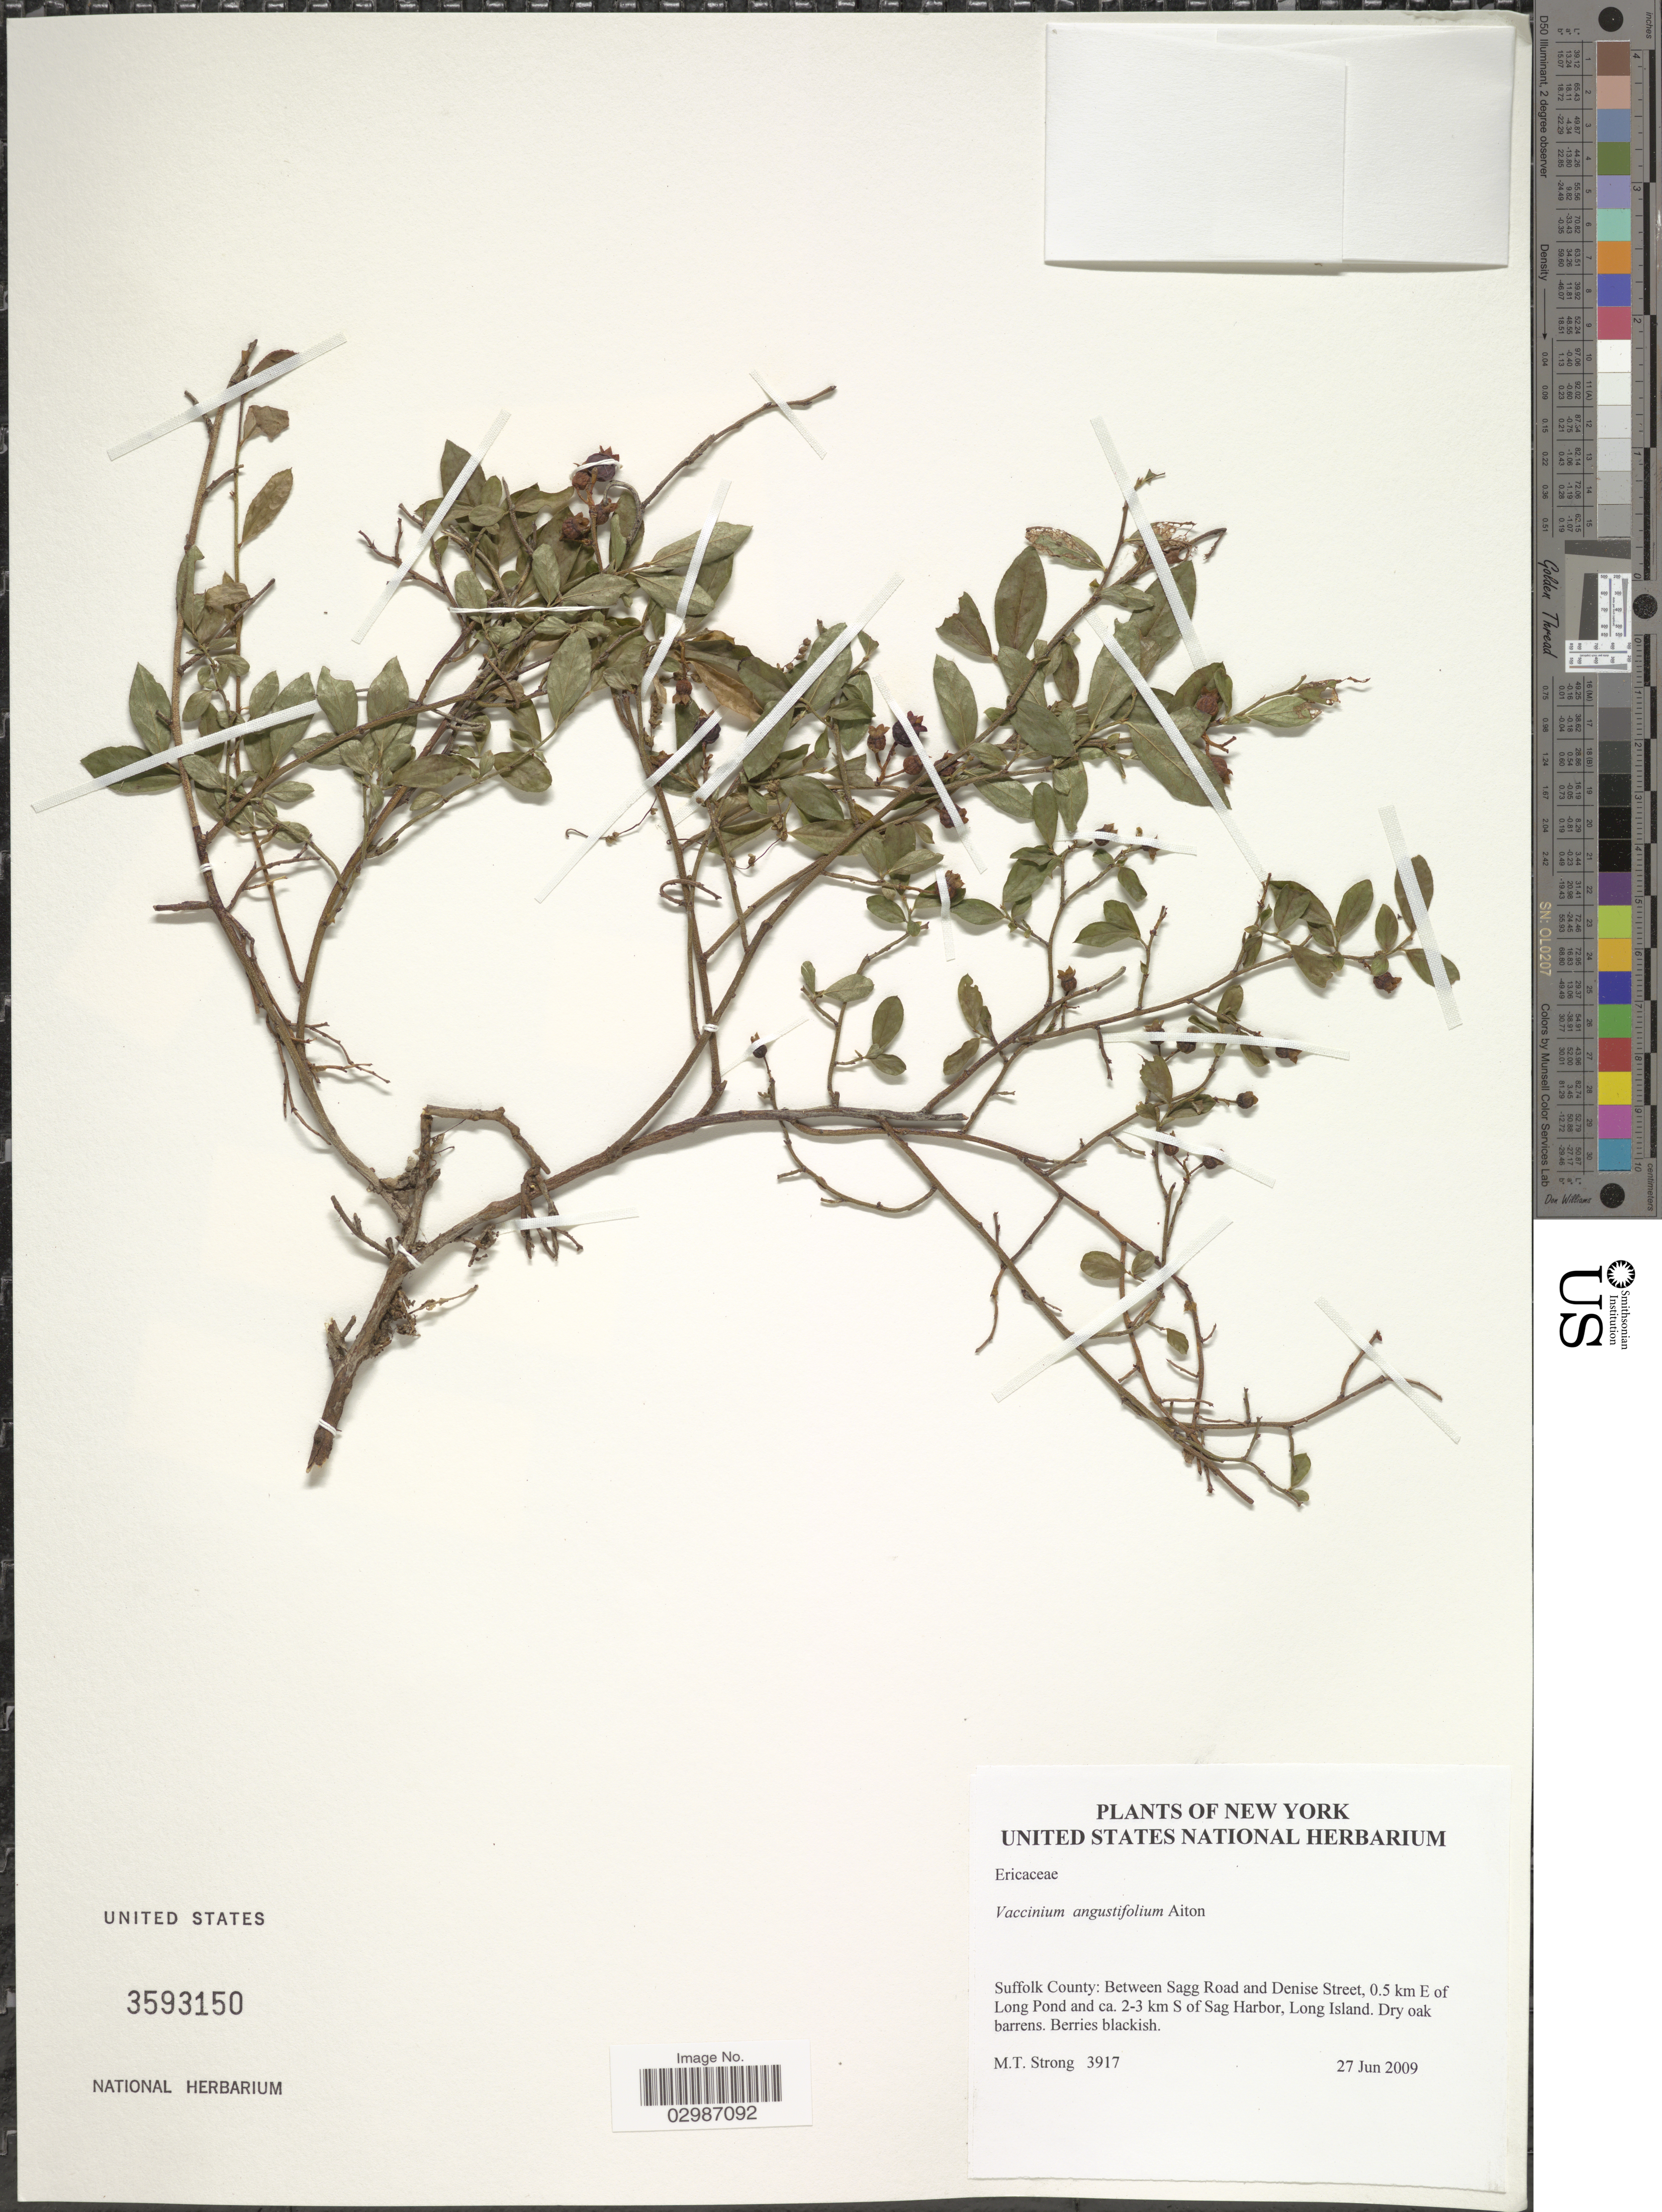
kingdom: Plantae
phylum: Tracheophyta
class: Magnoliopsida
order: Ericales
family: Ericaceae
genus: Vaccinium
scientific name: Vaccinium angustifolium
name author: Aiton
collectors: M. T. Strong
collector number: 3917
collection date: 2009-06-27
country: United States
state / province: New York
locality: Suffolk County: Between Sagg Road and Denise Street, 0.5 km E of Long Pond and ca. 2-3 km S of Sag Harbor, Long Island.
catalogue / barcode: US 3593150